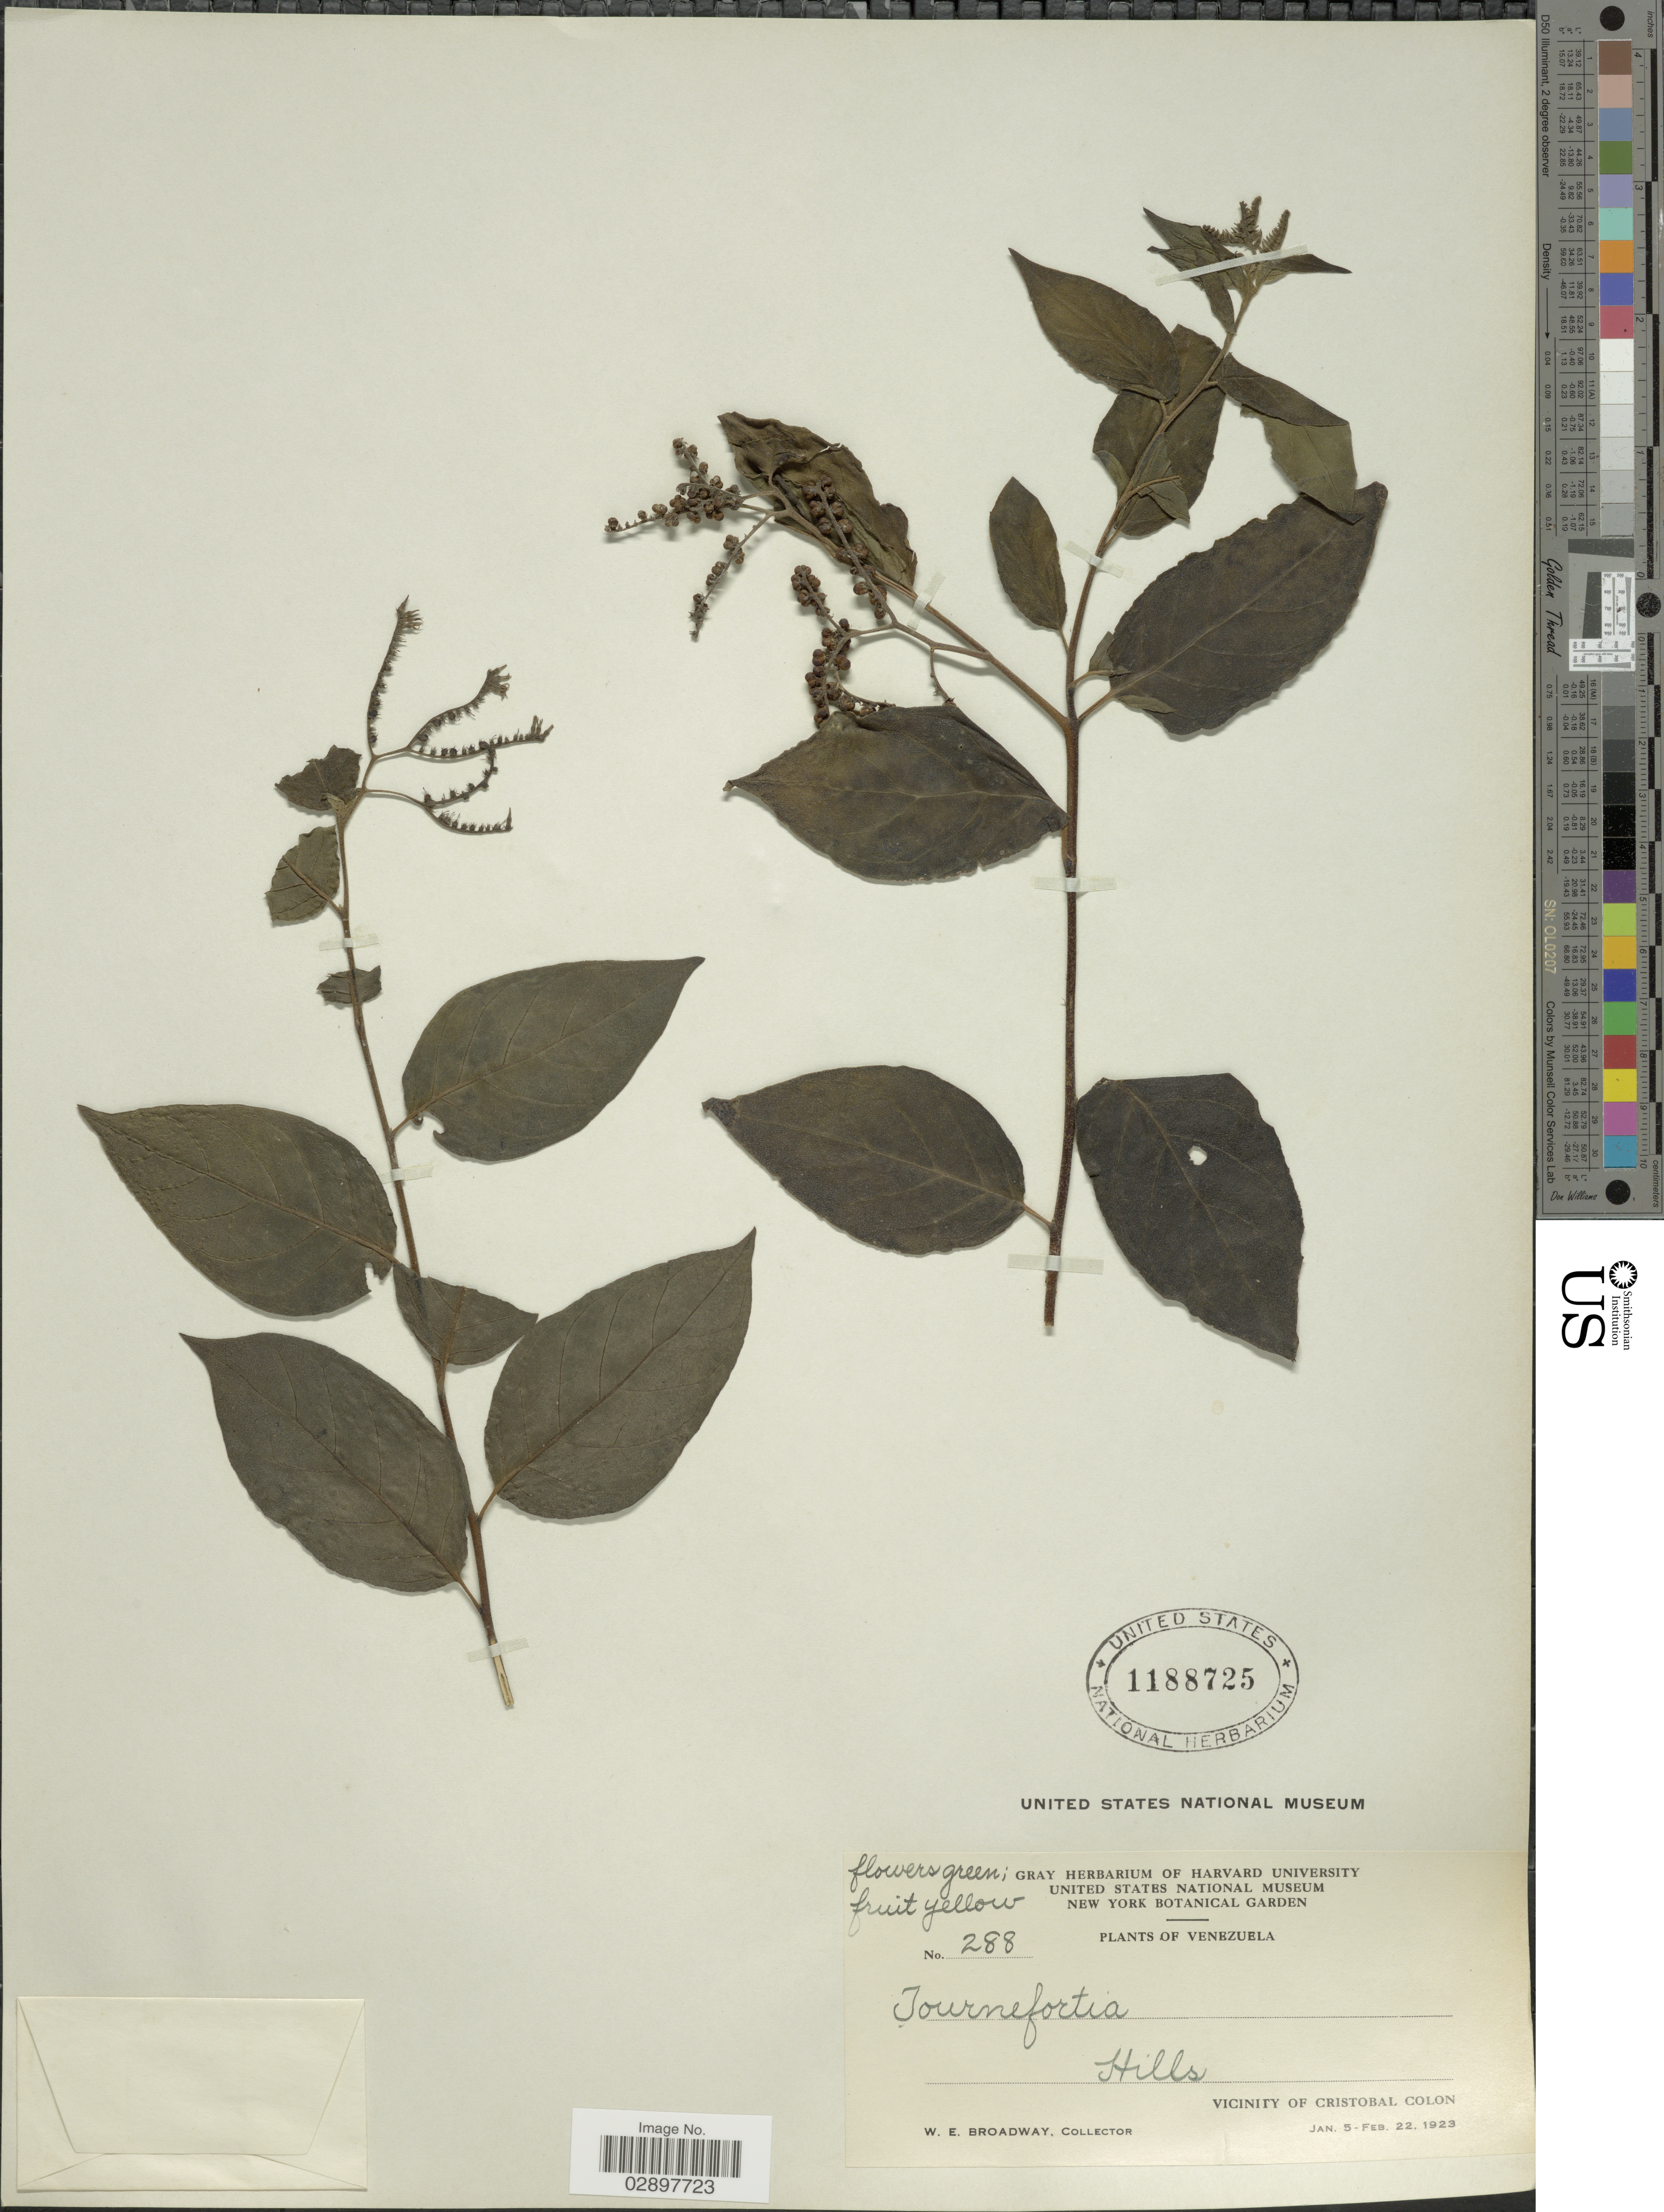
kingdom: Plantae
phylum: Tracheophyta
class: Magnoliopsida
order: Boraginales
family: Heliotropiaceae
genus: Tournefortia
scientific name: Tournefortia sp.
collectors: W. E. Broadway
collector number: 288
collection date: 1923-01-05/1923-02-22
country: Venezuela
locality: Vicinity of Cristobal Colon.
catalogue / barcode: US 1188725